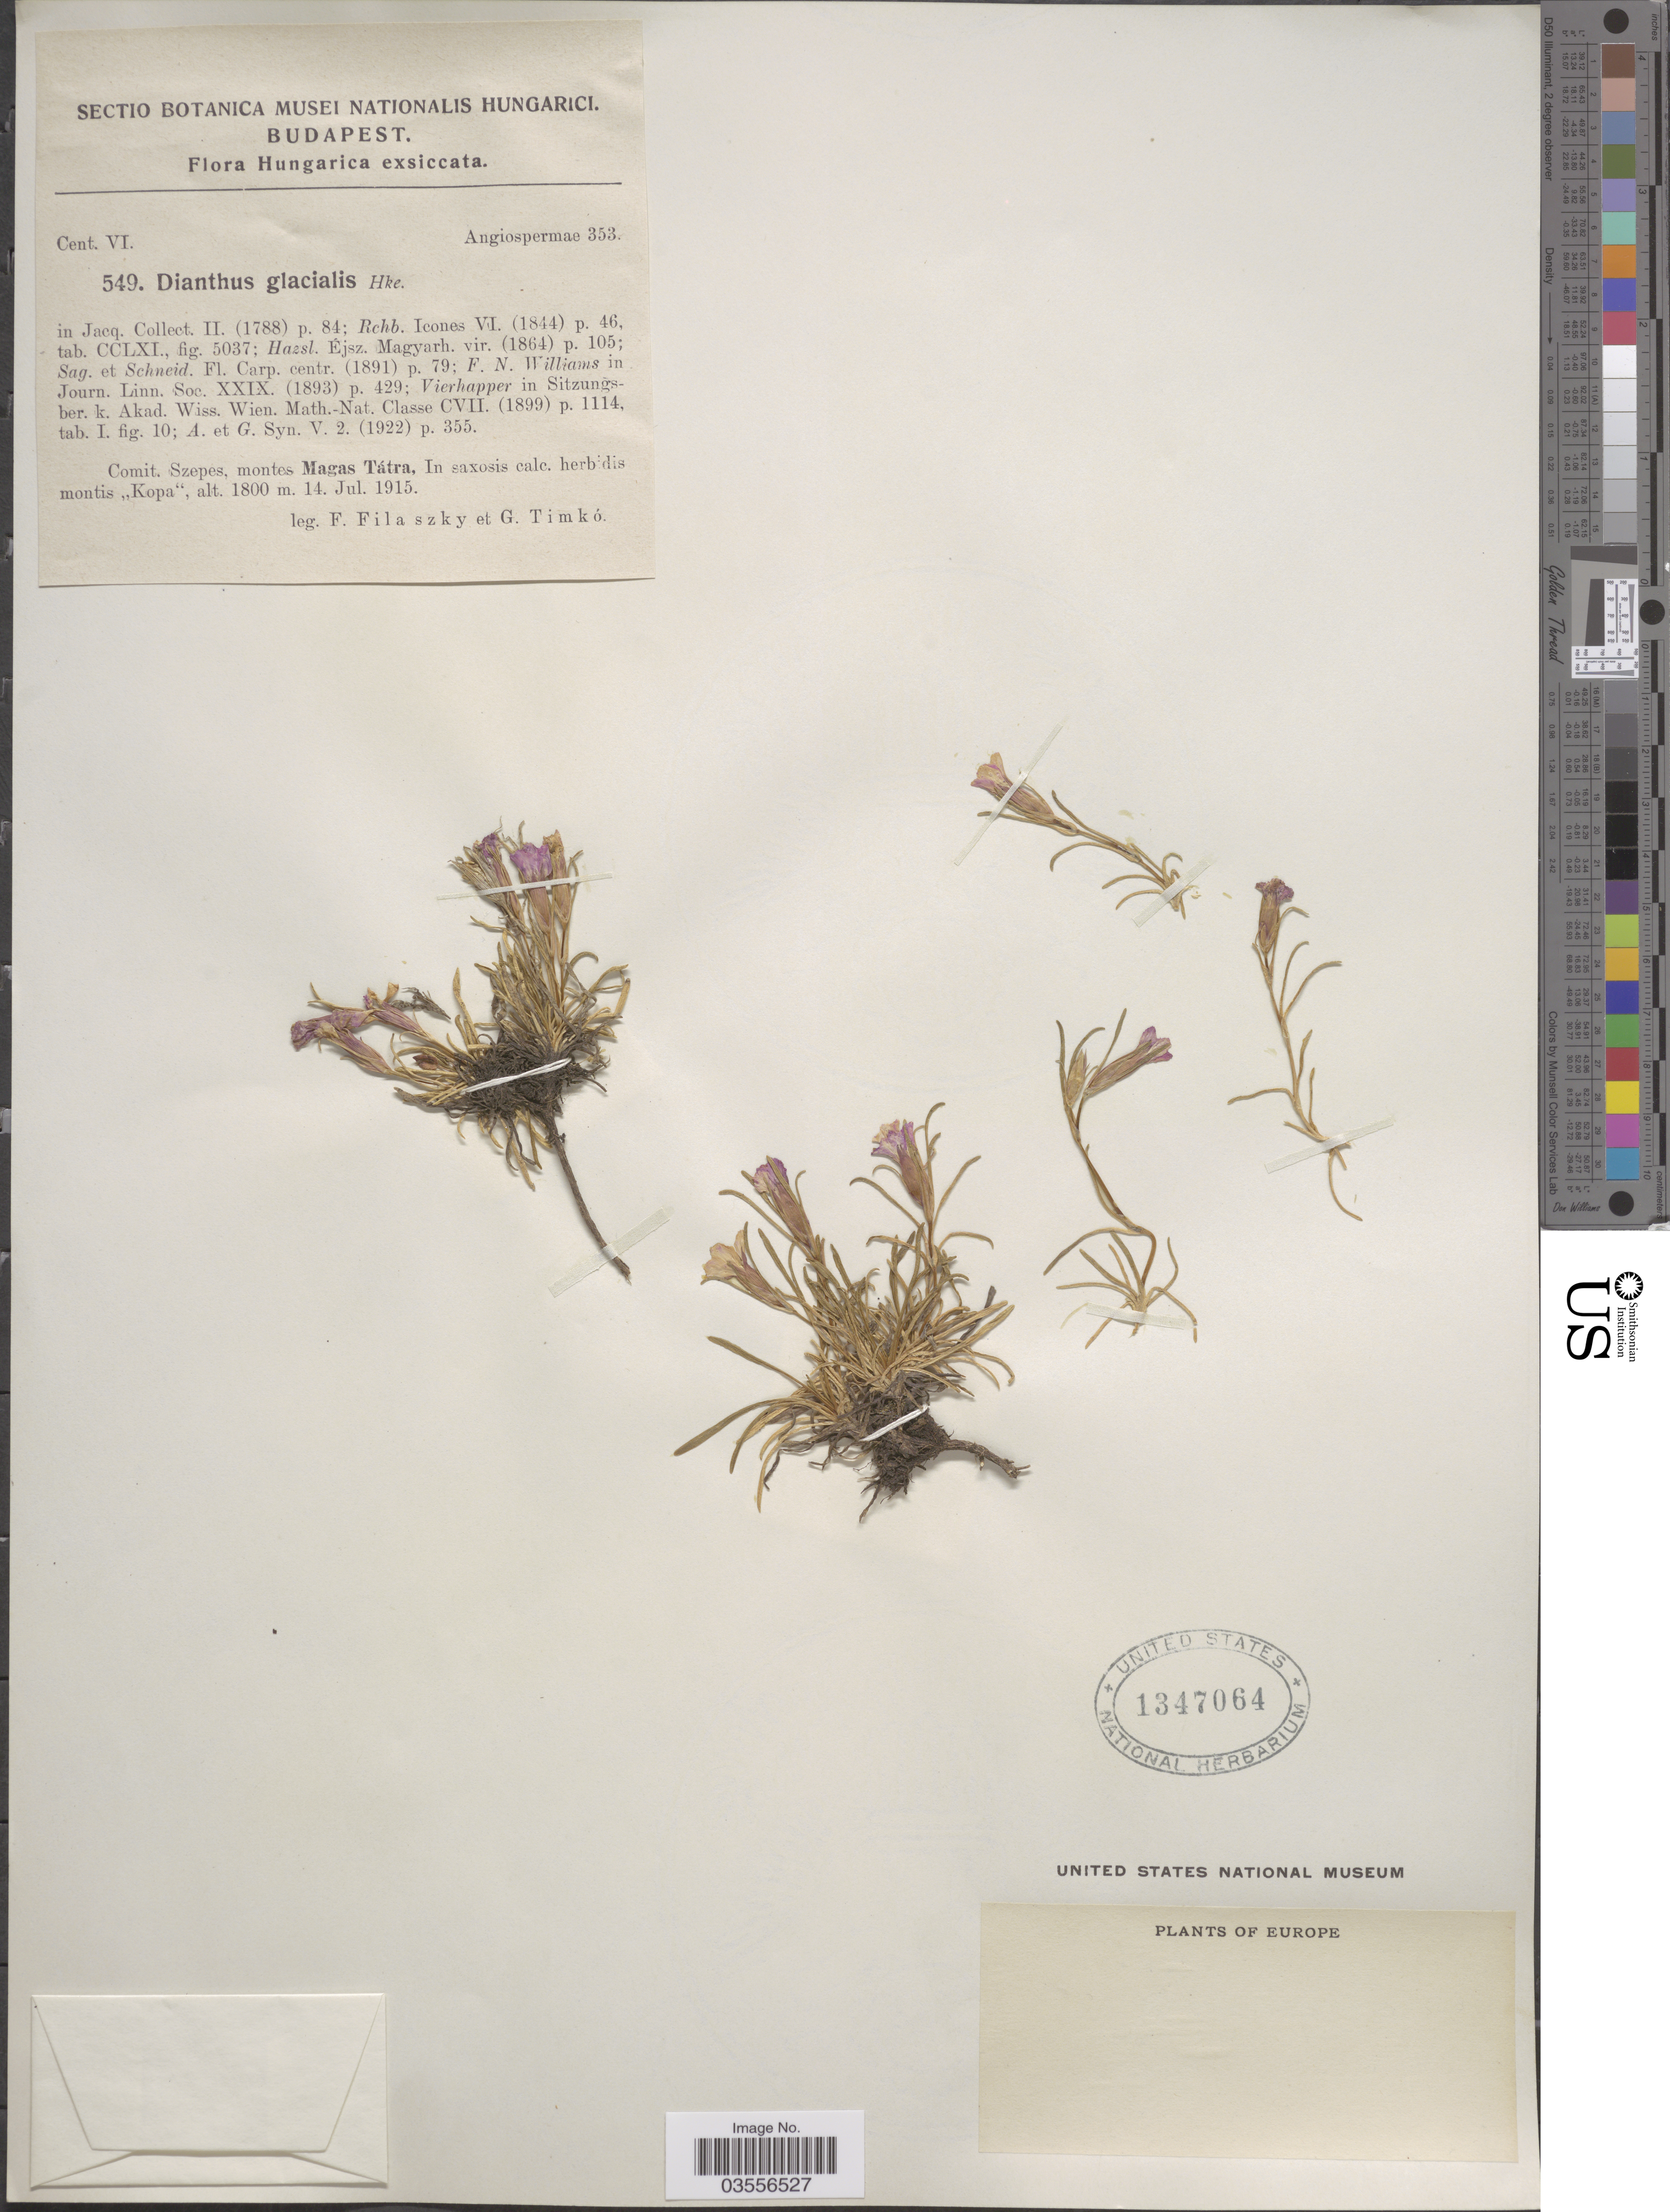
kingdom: Plantae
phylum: Tracheophyta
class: Magnoliopsida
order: Caryophyllales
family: Caryophyllaceae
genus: Dianthus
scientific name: Dianthus glacialis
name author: Haenke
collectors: F. Filarszky & G. Timko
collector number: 549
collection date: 1915-07-14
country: Hungary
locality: Hungarica. Comit. Szepes, montes Magas Tátra, In saxosis calc. herbidis montis "Kopa".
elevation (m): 1800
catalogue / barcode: US 1347064